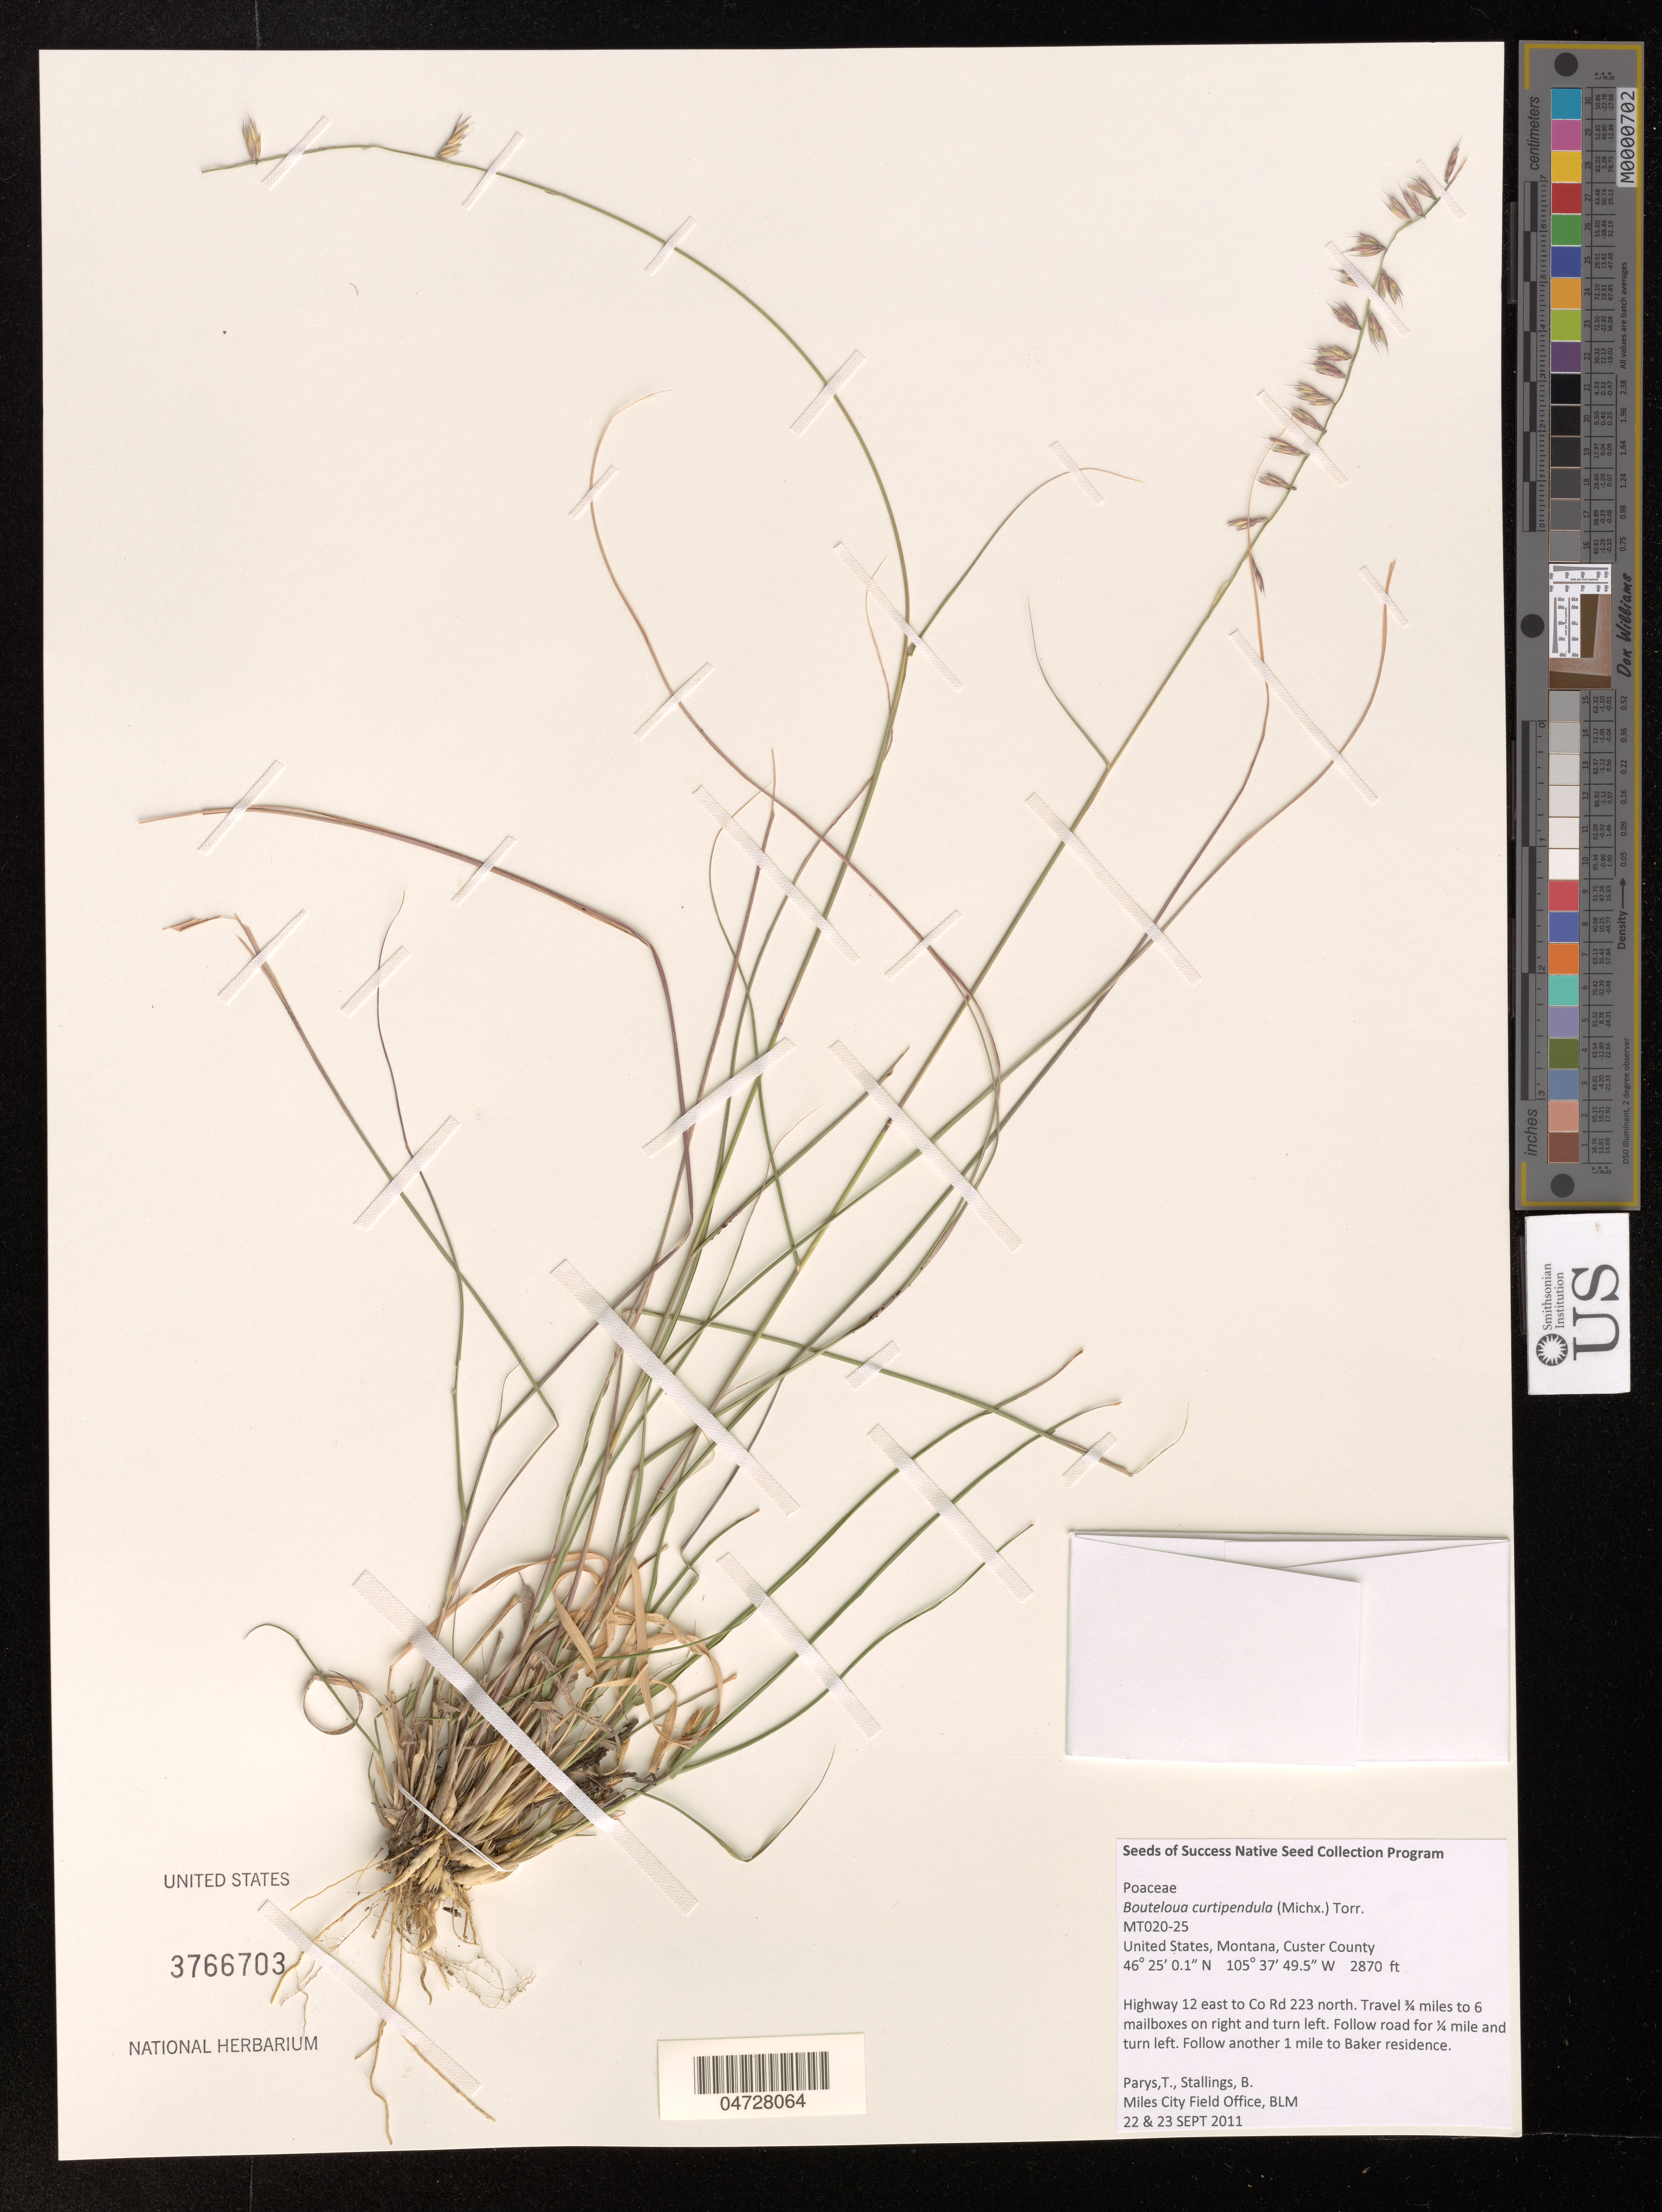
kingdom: Plantae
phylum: Tracheophyta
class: Liliopsida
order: Poales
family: Poaceae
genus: Bouteloua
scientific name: Bouteloua curtipendula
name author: (Michx.) Torr.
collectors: T. Parys & B. Stallings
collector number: MT-020-25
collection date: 2011-09-22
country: United States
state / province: South Dakota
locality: Montana, Custer County, Highway 12 east to Mizpah Rd (mile marker 32/Co Rd 305) north.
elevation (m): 875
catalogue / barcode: US 3766703